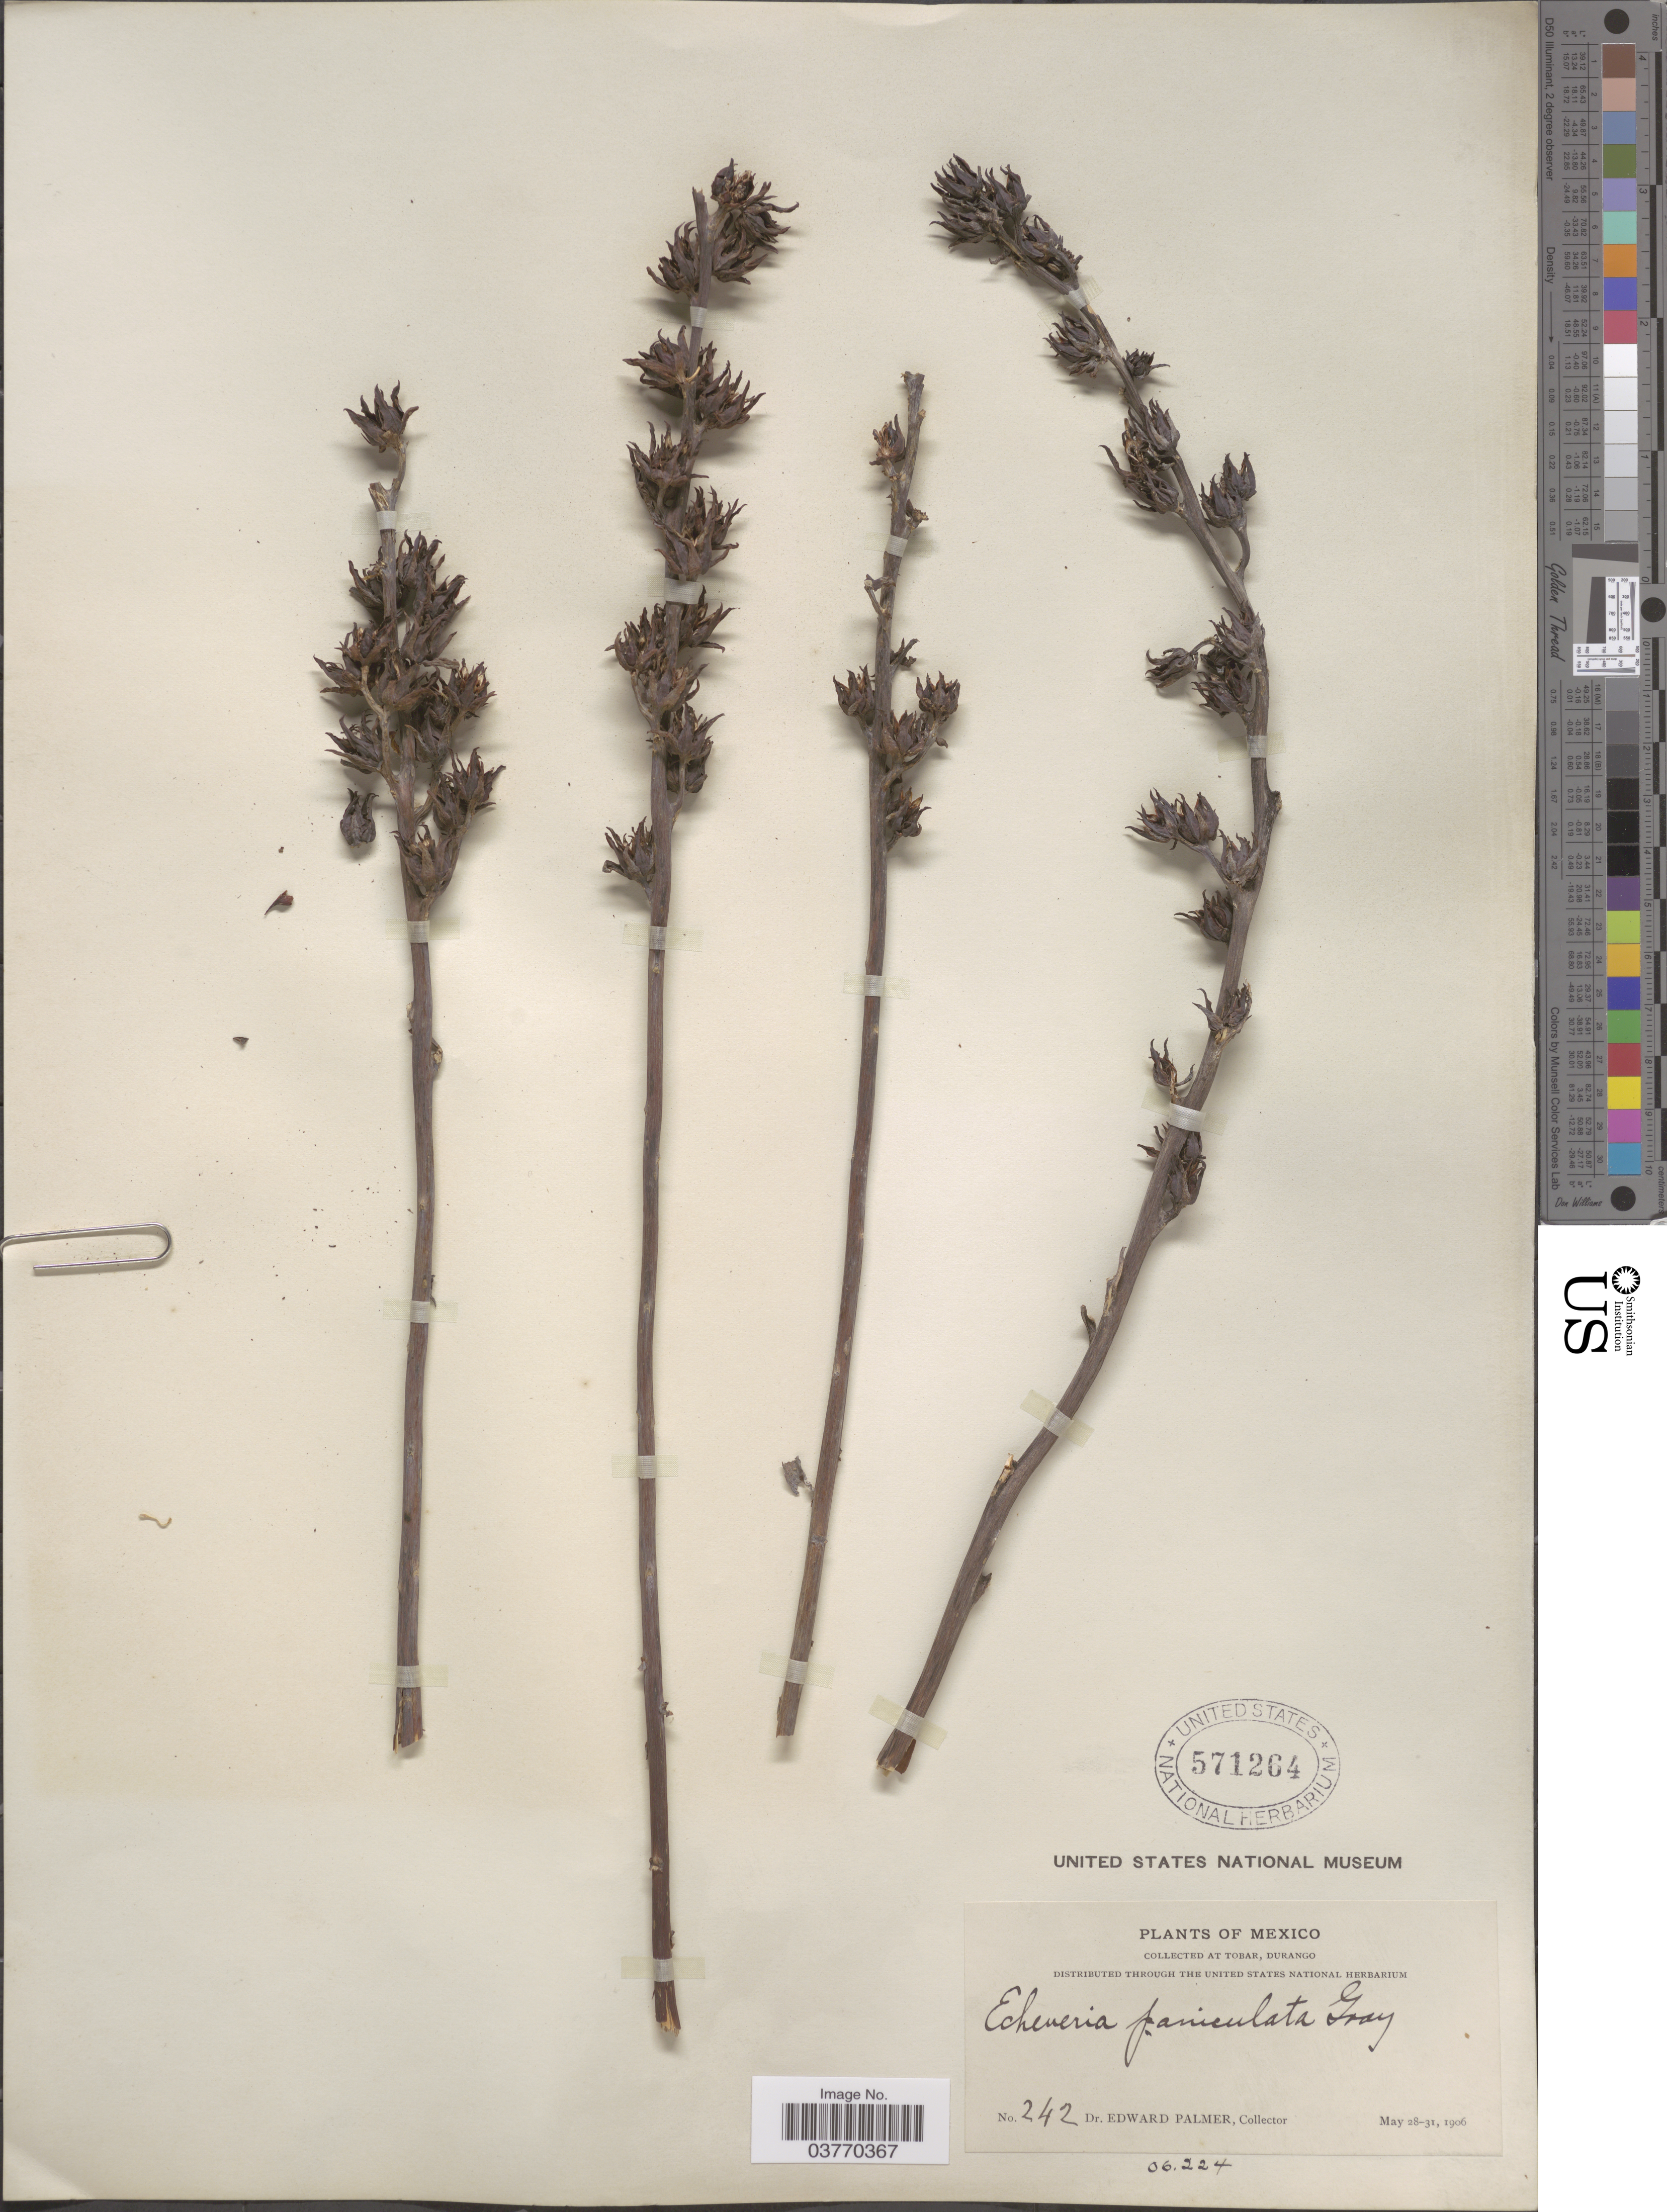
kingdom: Plantae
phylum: Tracheophyta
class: Magnoliopsida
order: Saxifragales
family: Crassulaceae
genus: Echeveria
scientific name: Echeveria paniculata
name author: A. Gray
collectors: E. Palmer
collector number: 242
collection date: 1906-05-28/1906-05-31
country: Mexico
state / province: Durango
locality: Tobar.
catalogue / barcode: US 571264